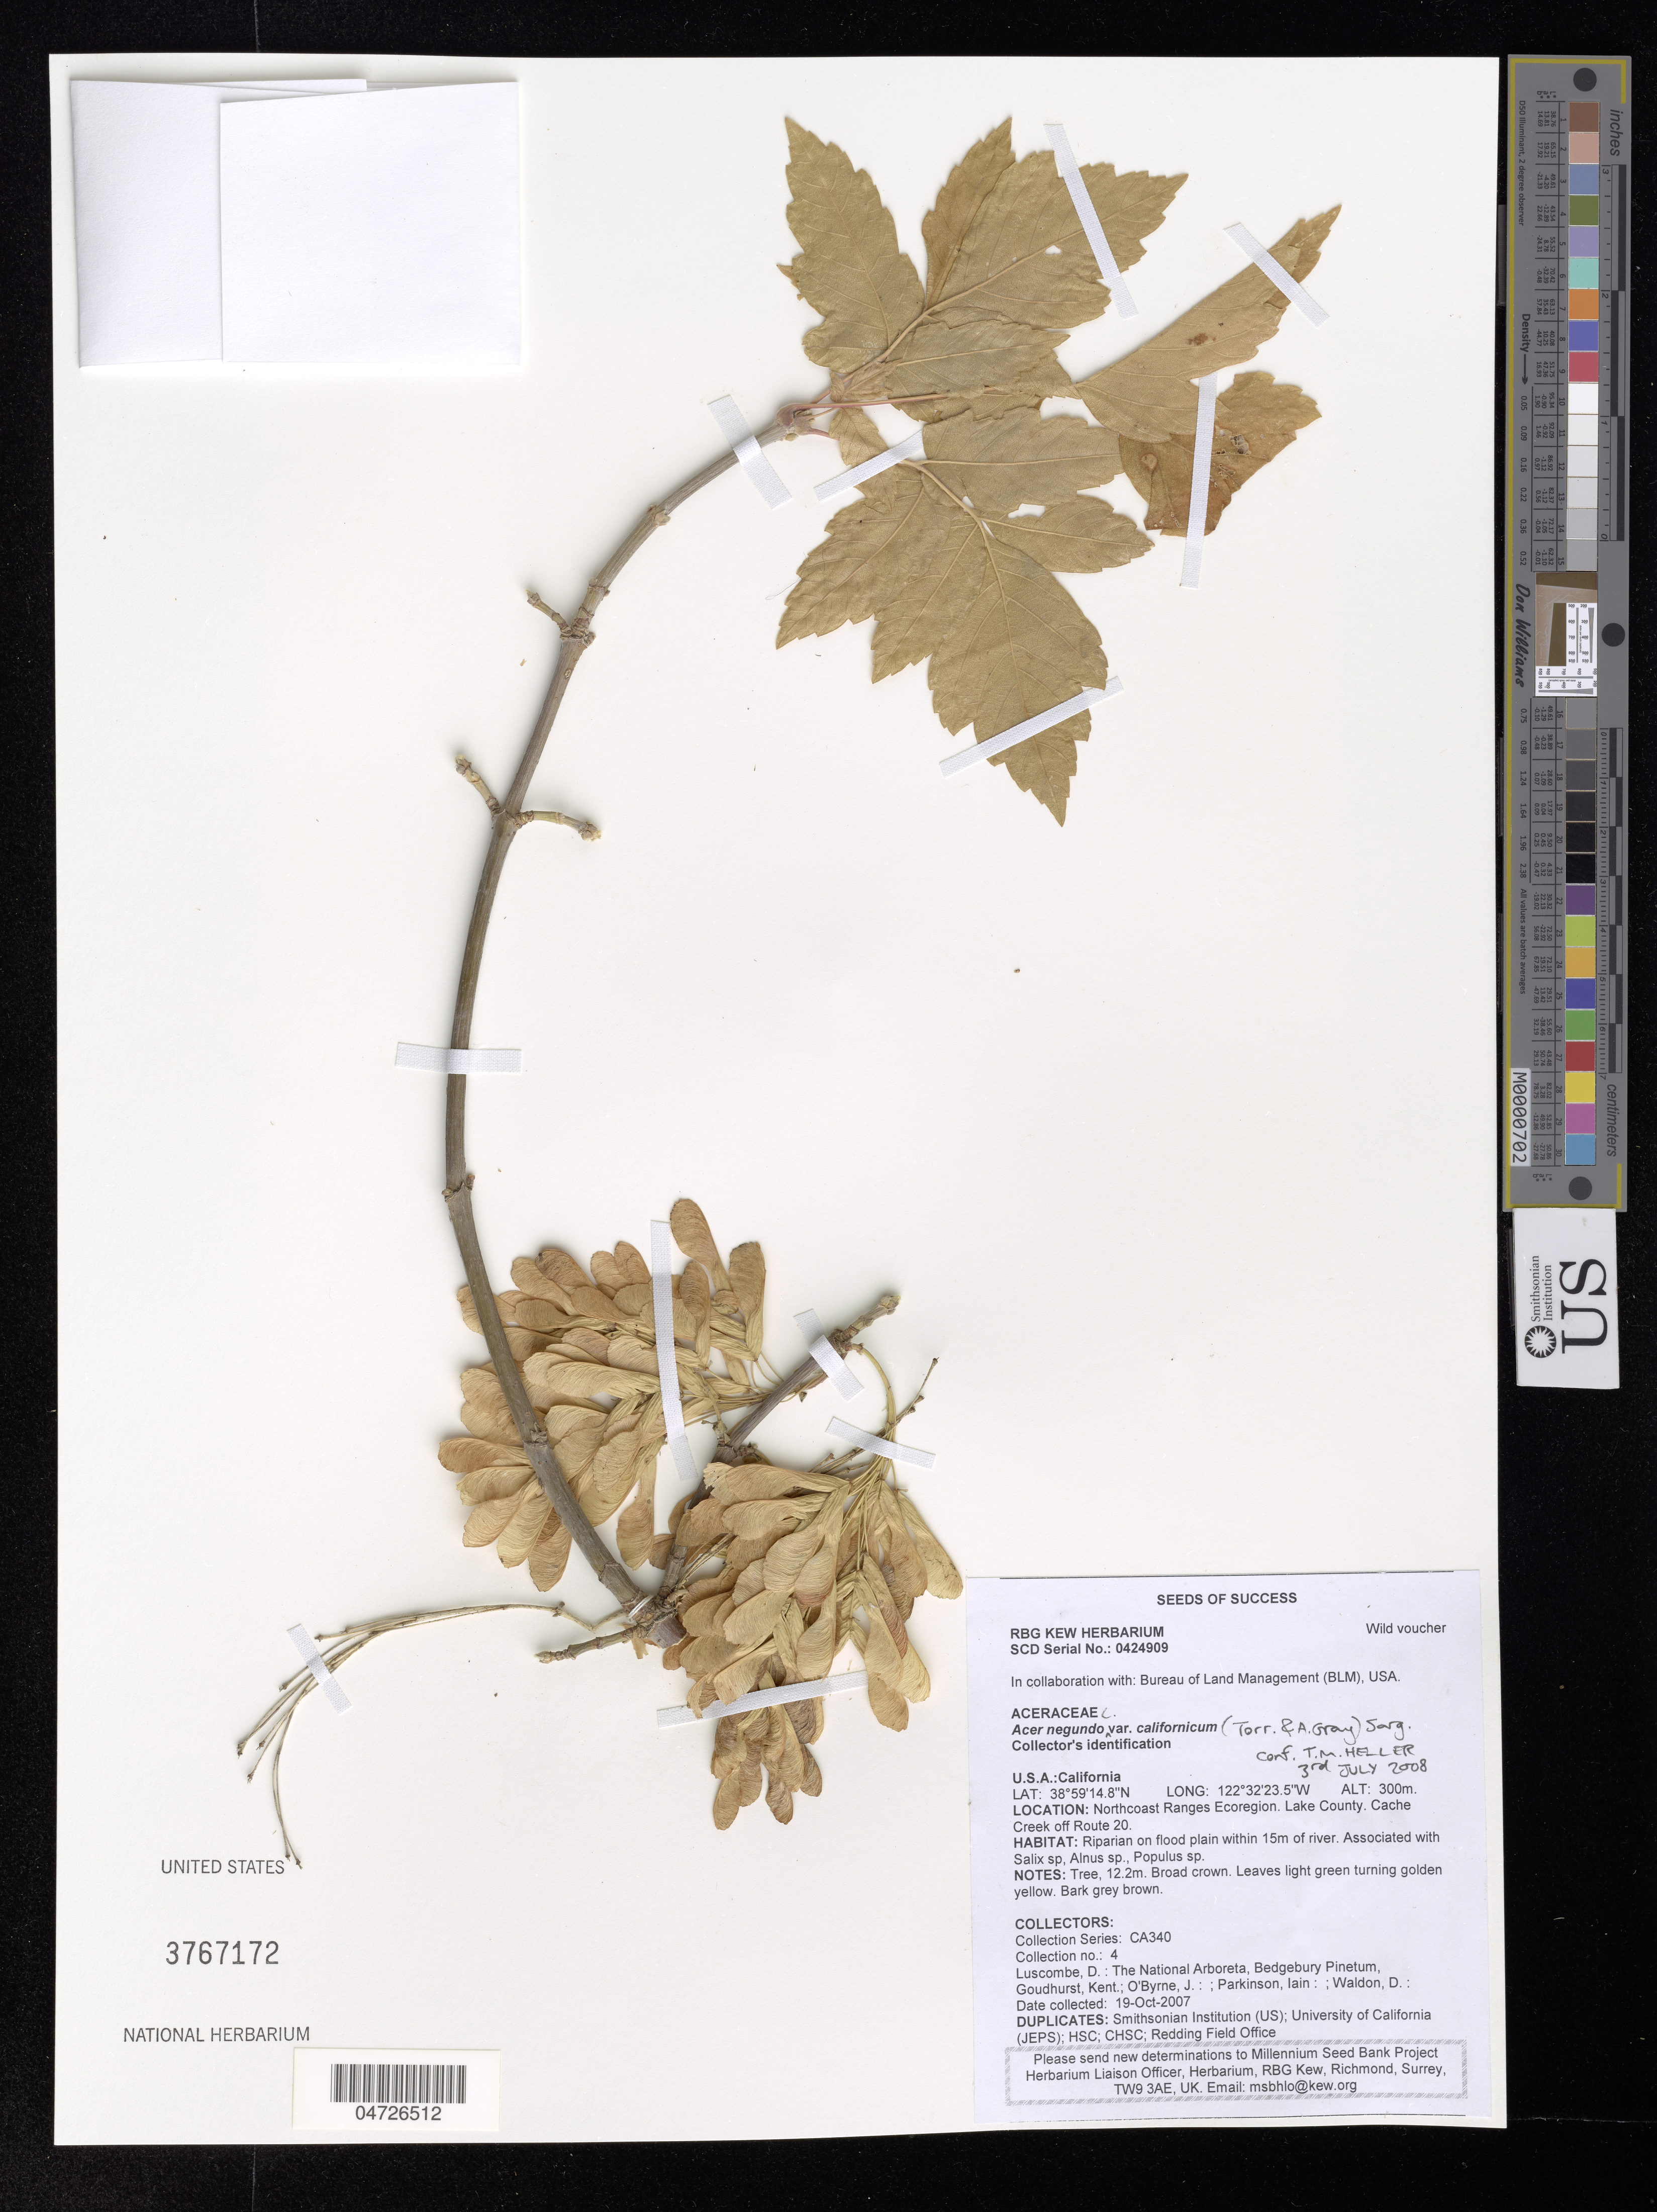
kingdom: Plantae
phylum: Tracheophyta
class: Magnoliopsida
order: Sapindales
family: Sapindaceae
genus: Acer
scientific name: Acer negundo var. californicum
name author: (Torr. & A. Gray) Wesm.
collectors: D. Luscombe, J. O'Byrne, I. Parkinson & D. Waldon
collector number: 4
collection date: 2007-10-19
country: United States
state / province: California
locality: Northcoast Ranges Ecoregion. Lake County. Cache Creek off Route 20.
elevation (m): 300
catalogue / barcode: US 3767172